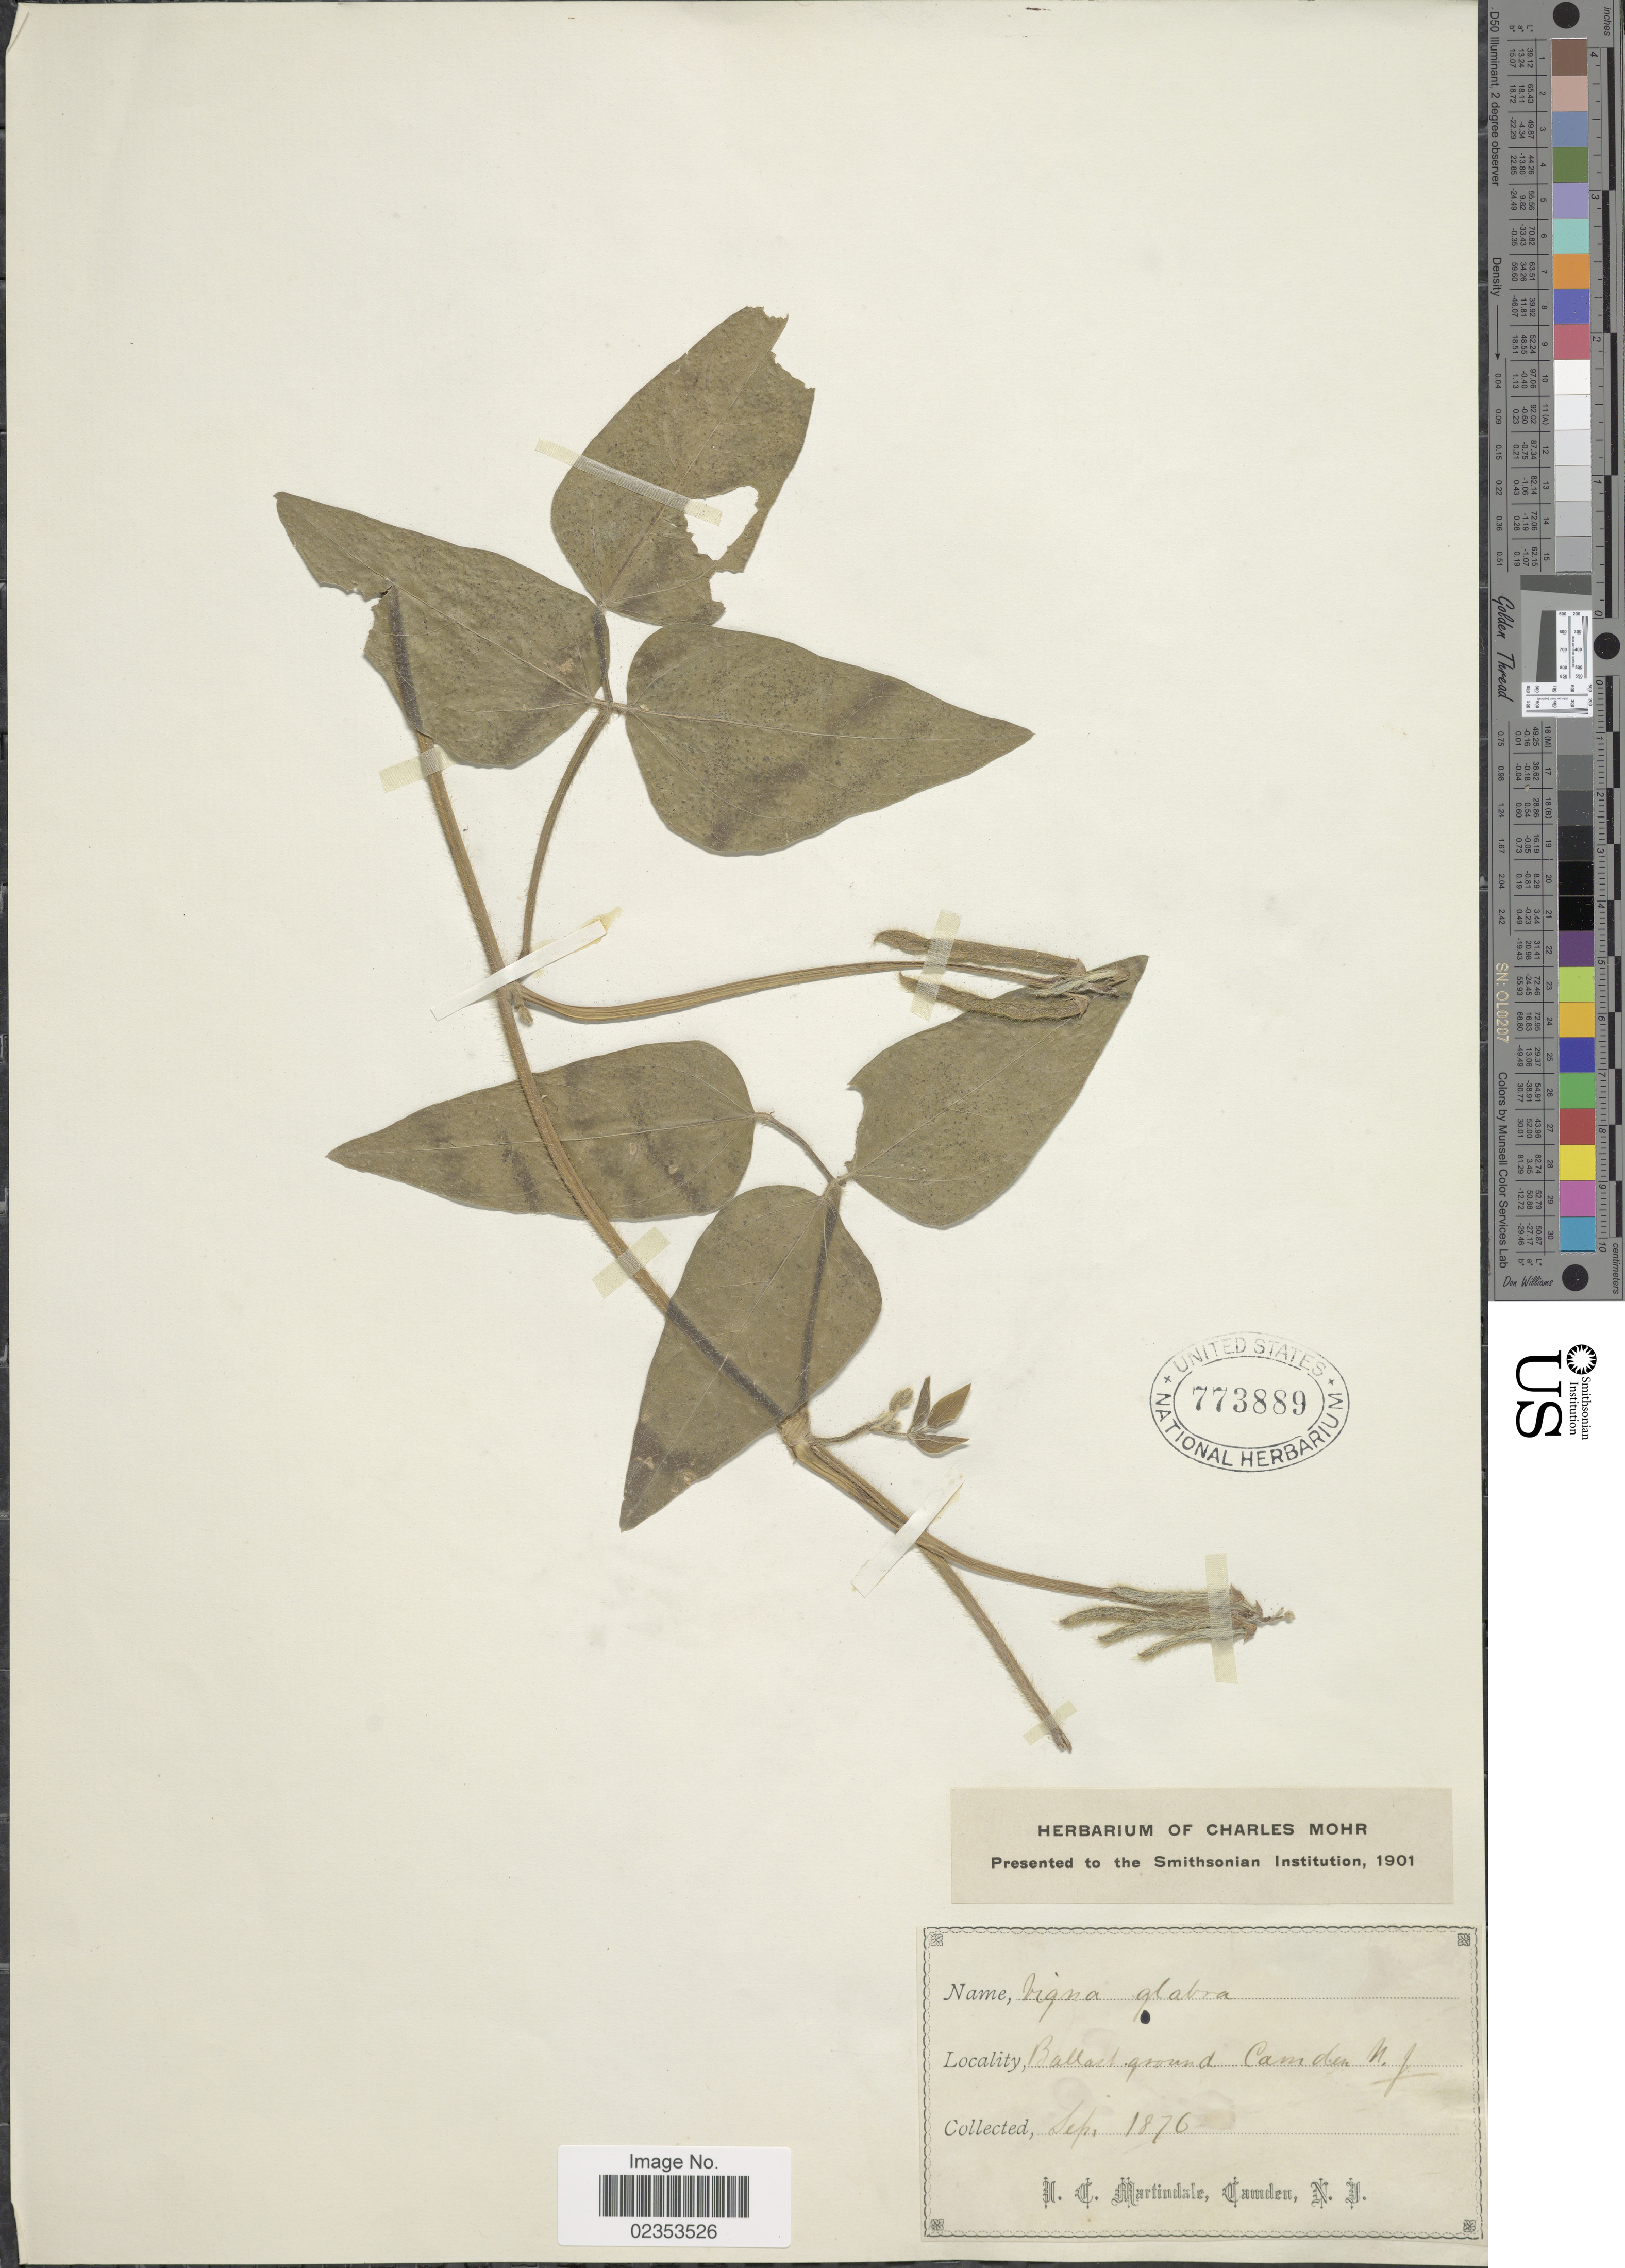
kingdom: Plantae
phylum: Tracheophyta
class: Magnoliopsida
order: Fabales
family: Fabaceae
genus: Vigna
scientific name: Vigna luteola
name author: (Jacq.) Benth.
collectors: I. C. Martindale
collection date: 1876-09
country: United States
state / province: New Jersey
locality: Ballast ground, Camden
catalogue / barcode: US 773889